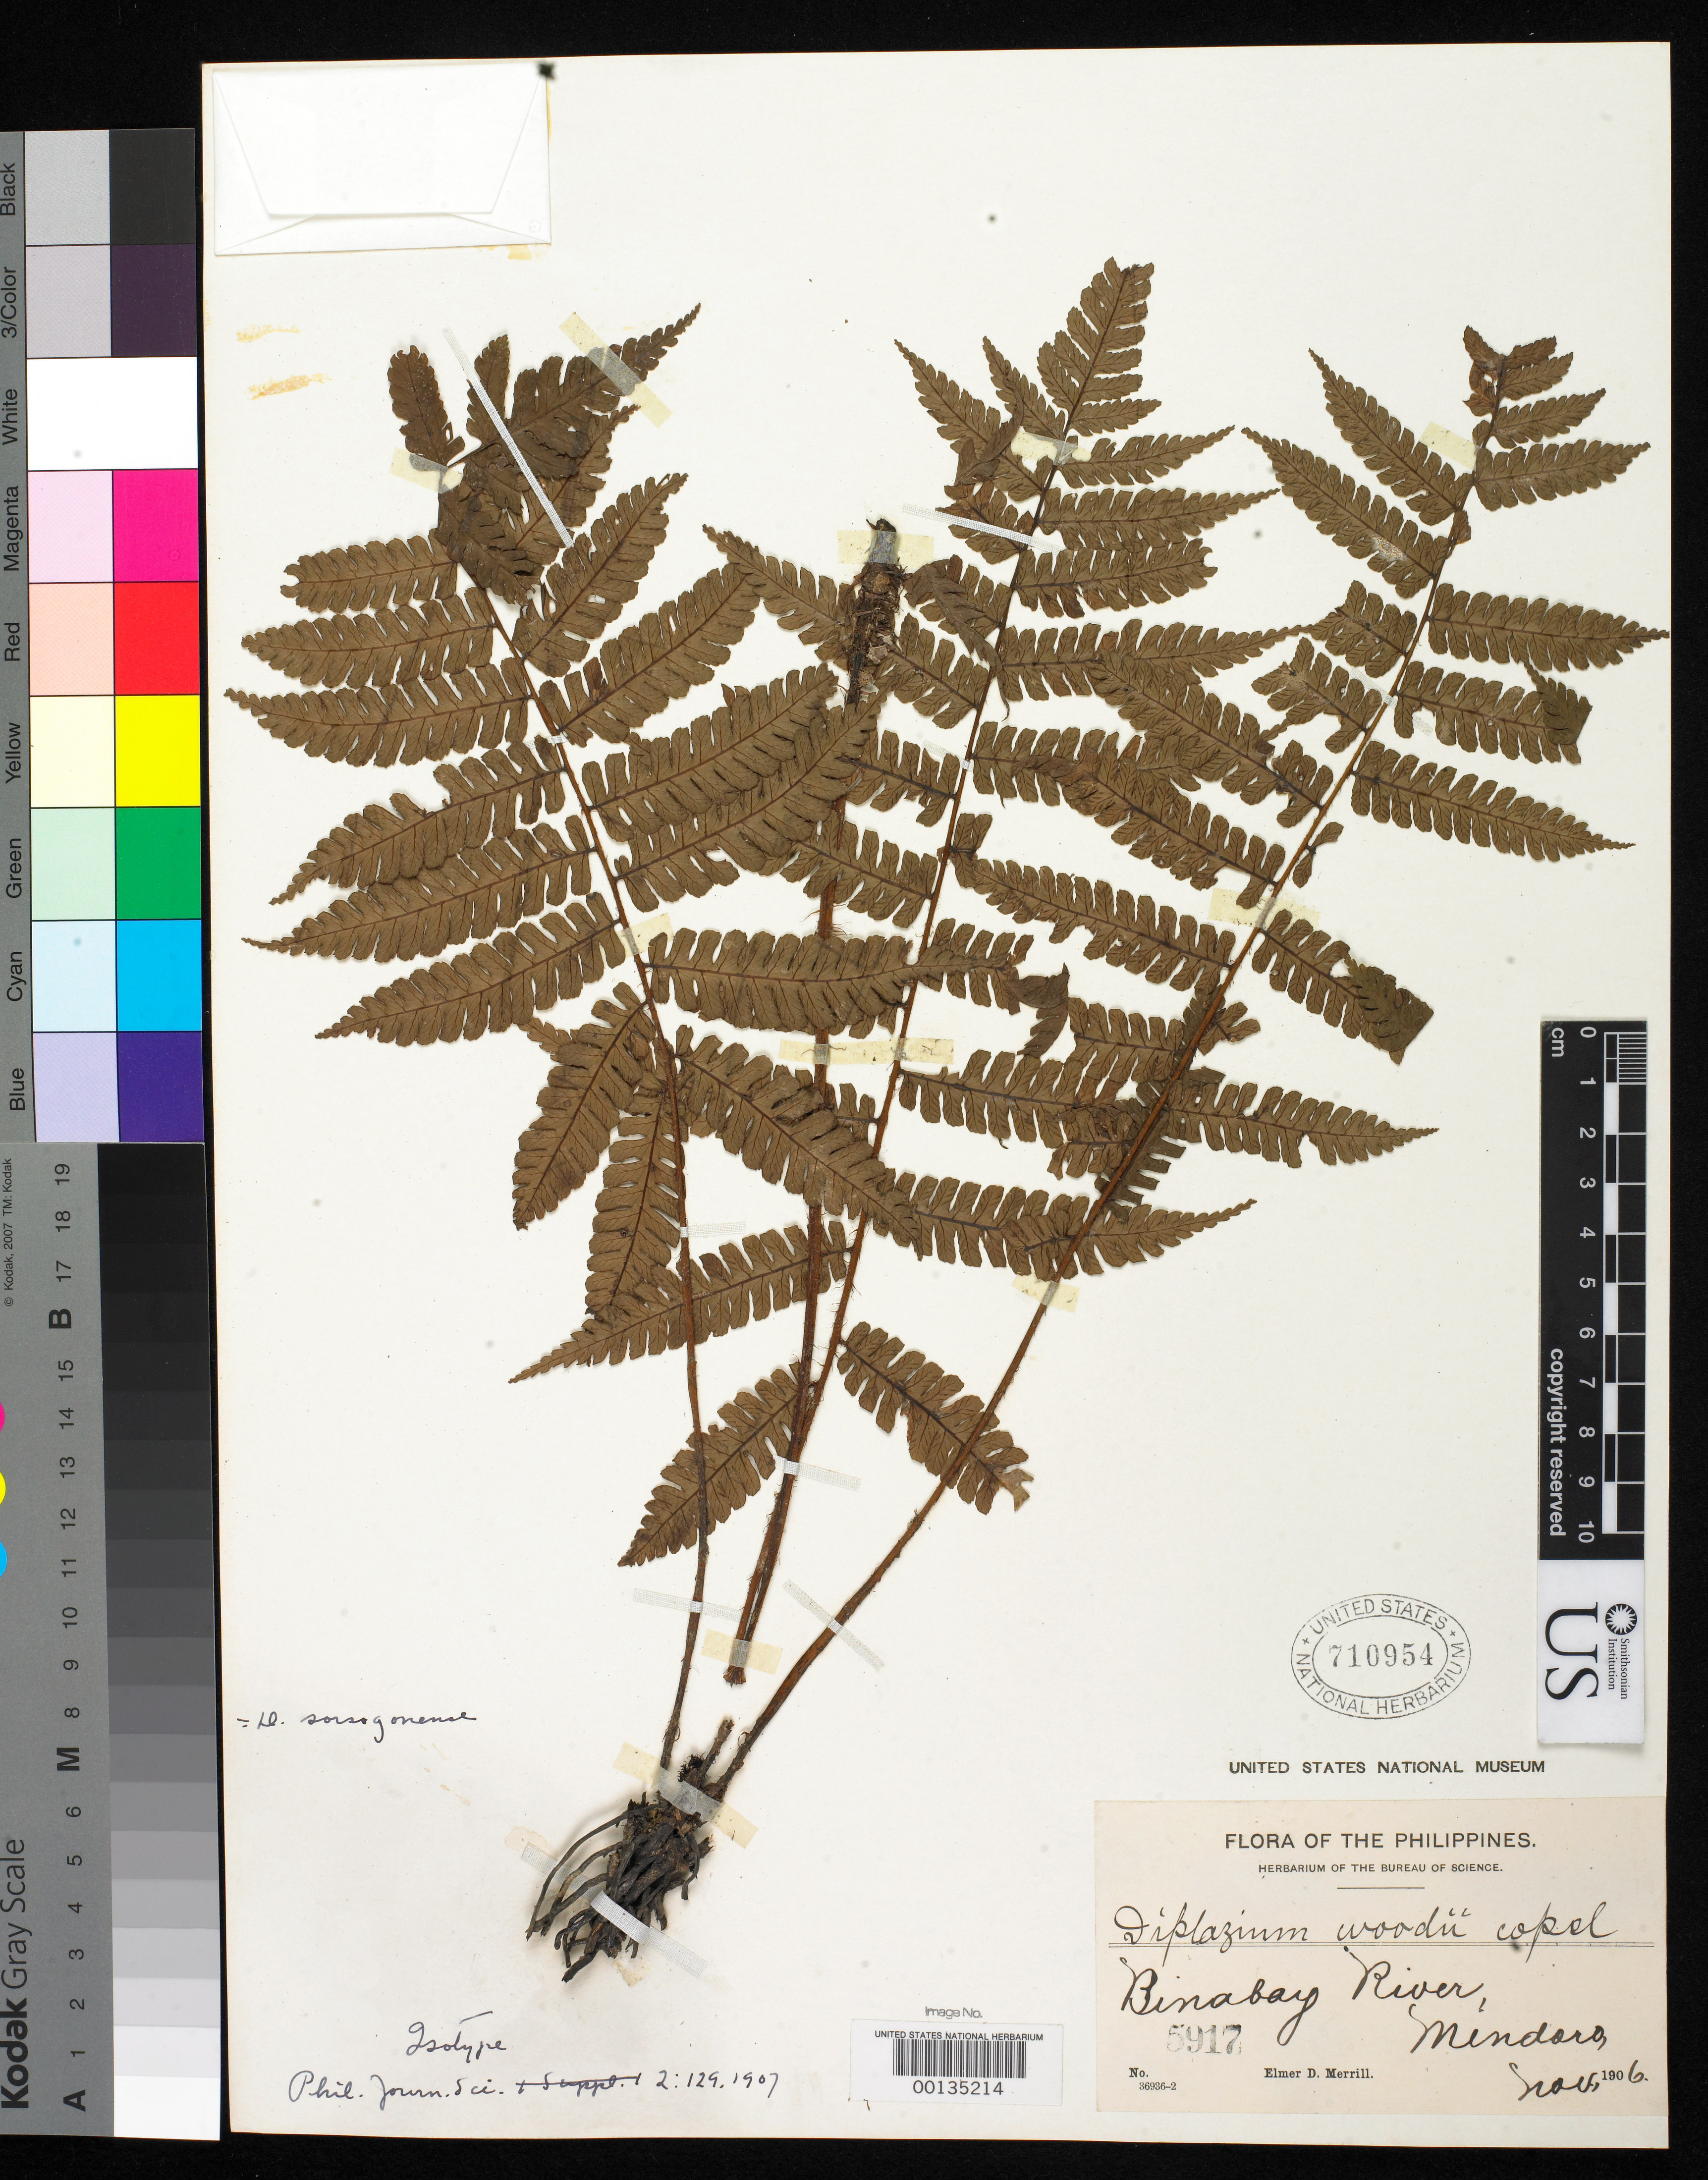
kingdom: Plantae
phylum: Tracheophyta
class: Polypodiopsida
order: Polypodiales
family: Athyriaceae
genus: Diplazium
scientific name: Diplazium woodii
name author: Copel.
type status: Isotype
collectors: E. D. Merrill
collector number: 5917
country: Philippines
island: Mindoro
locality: Mount Halcon.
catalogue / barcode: US 710954